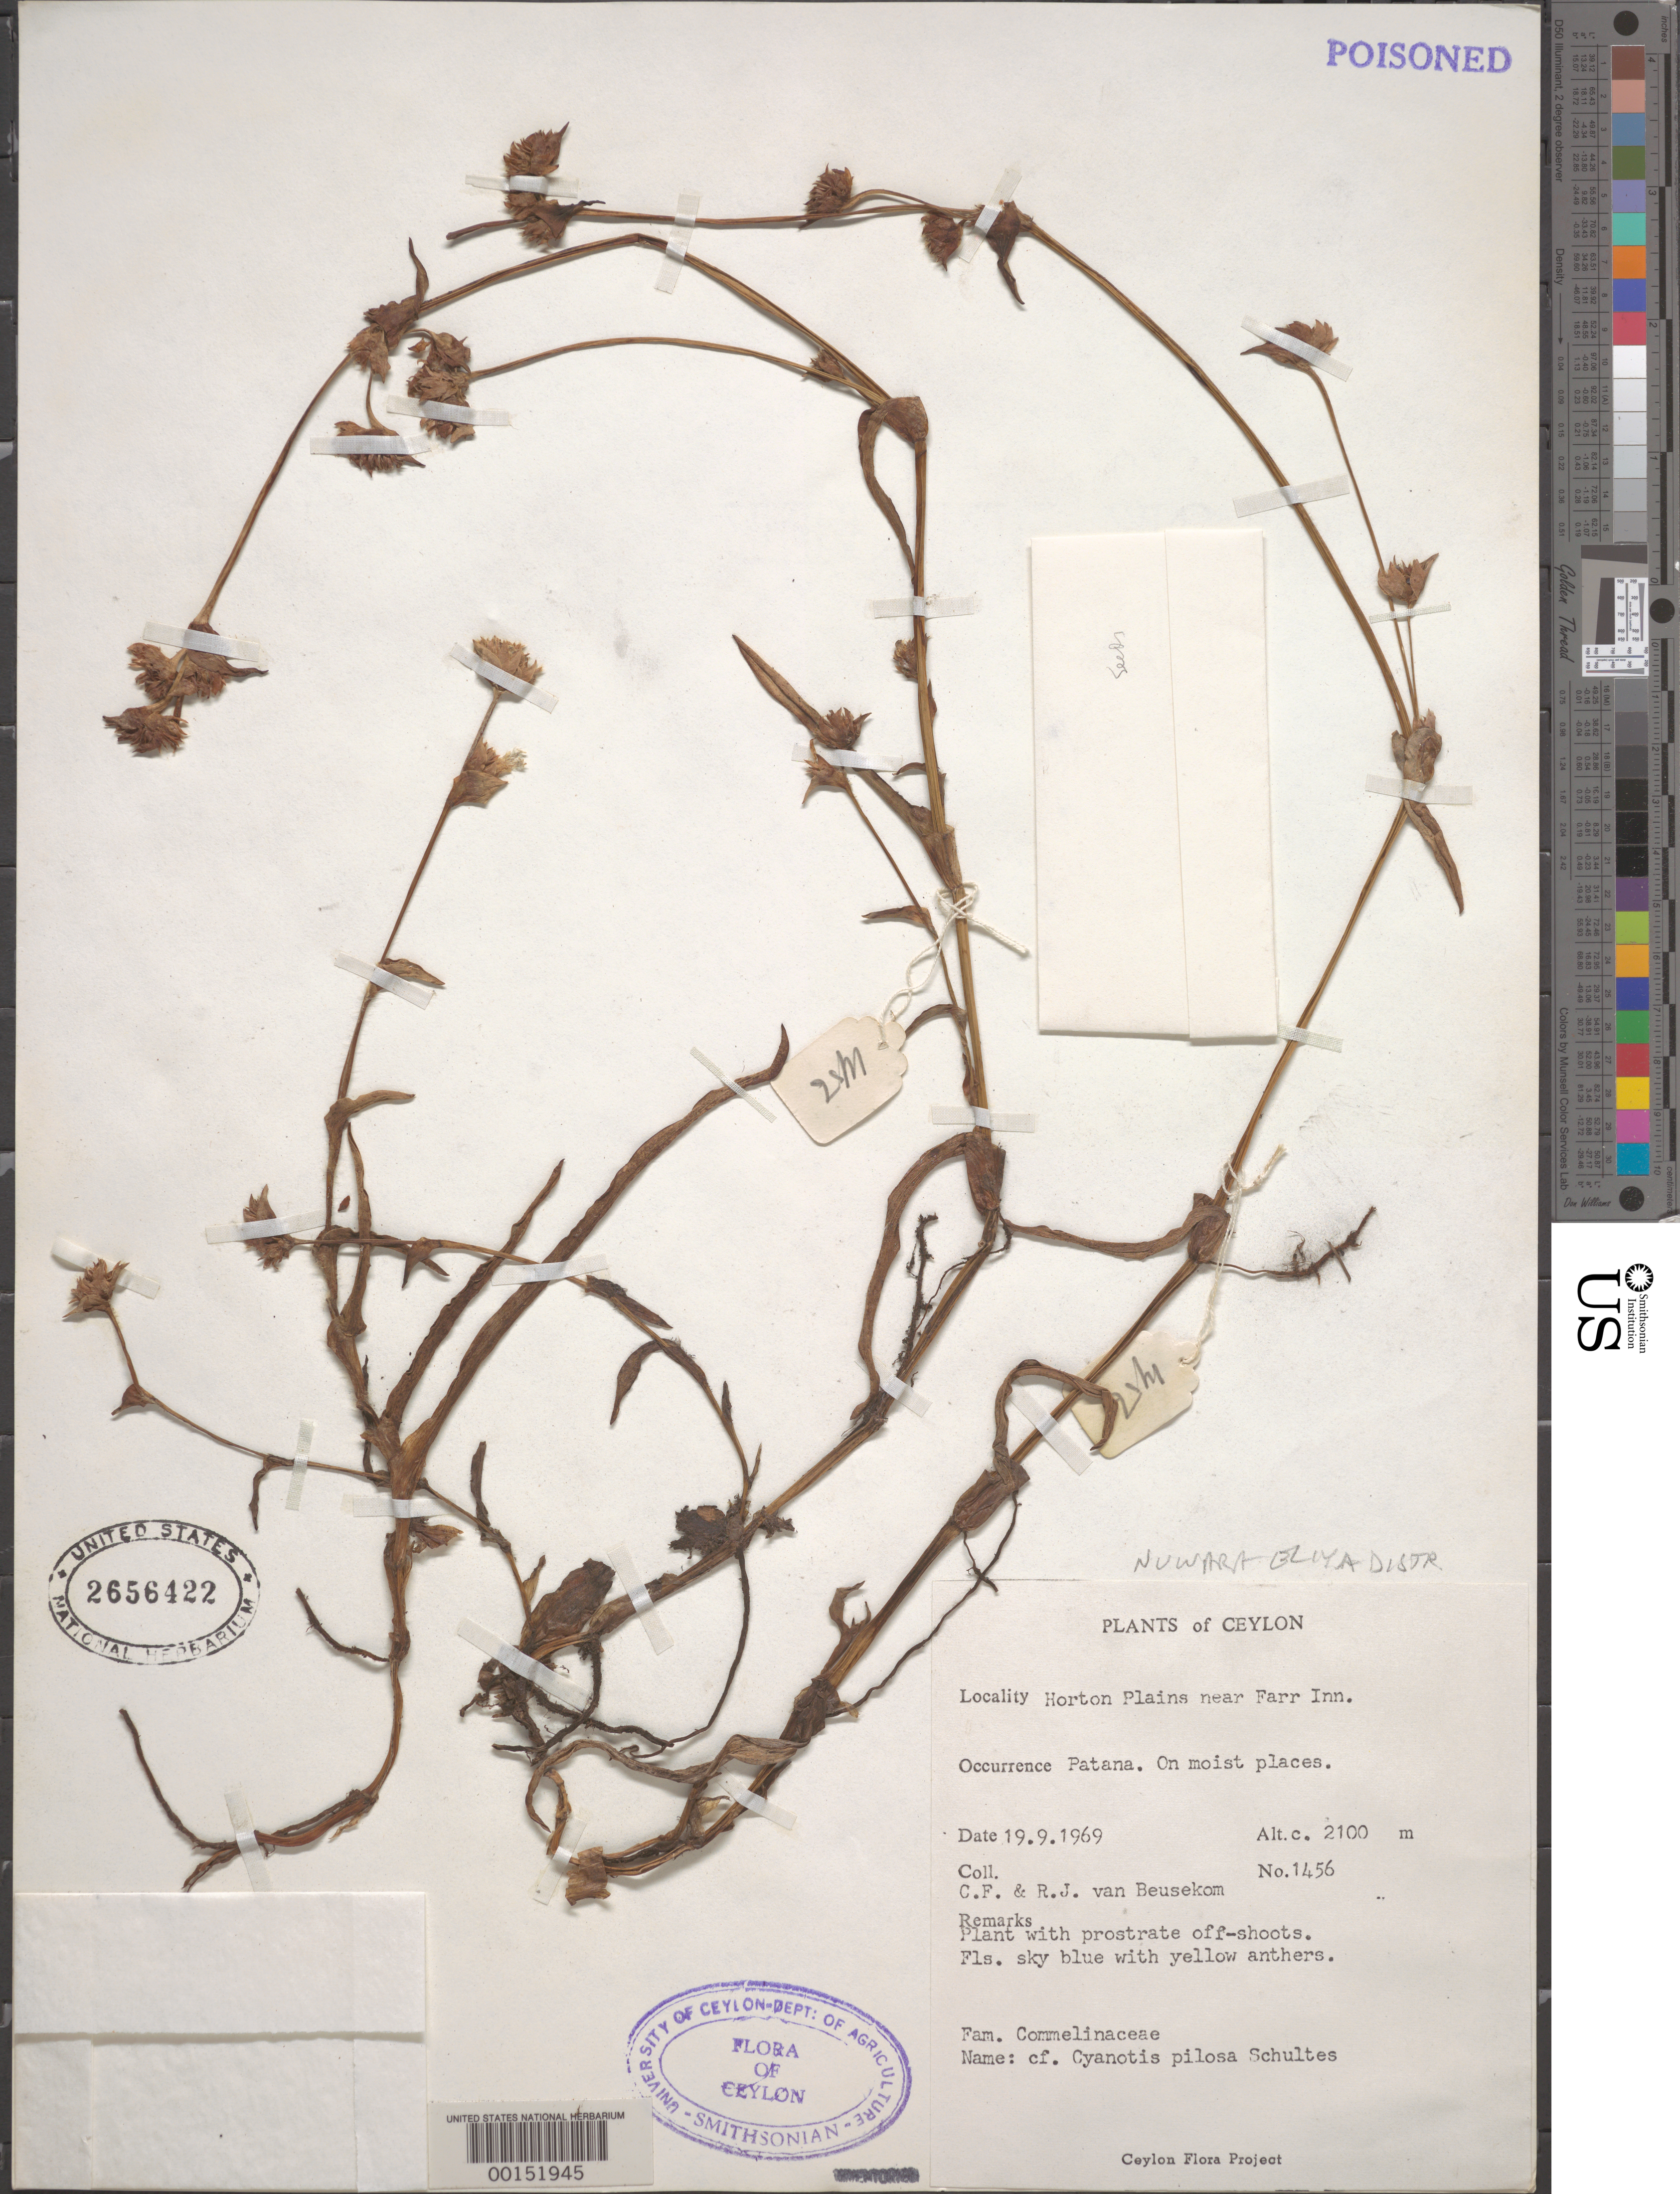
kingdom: Plantae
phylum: Tracheophyta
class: Liliopsida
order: Commelinales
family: Commelinaceae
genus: Cyanotis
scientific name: Cyanotis pilosa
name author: Schult. & Schult. f.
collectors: C. F. Beusekom & R. Beusekom-Osinga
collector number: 1456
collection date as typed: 19 Sep 1969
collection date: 1969-09-19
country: Sri Lanka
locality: Horton plains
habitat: Moist places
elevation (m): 2100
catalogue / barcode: US 2656422